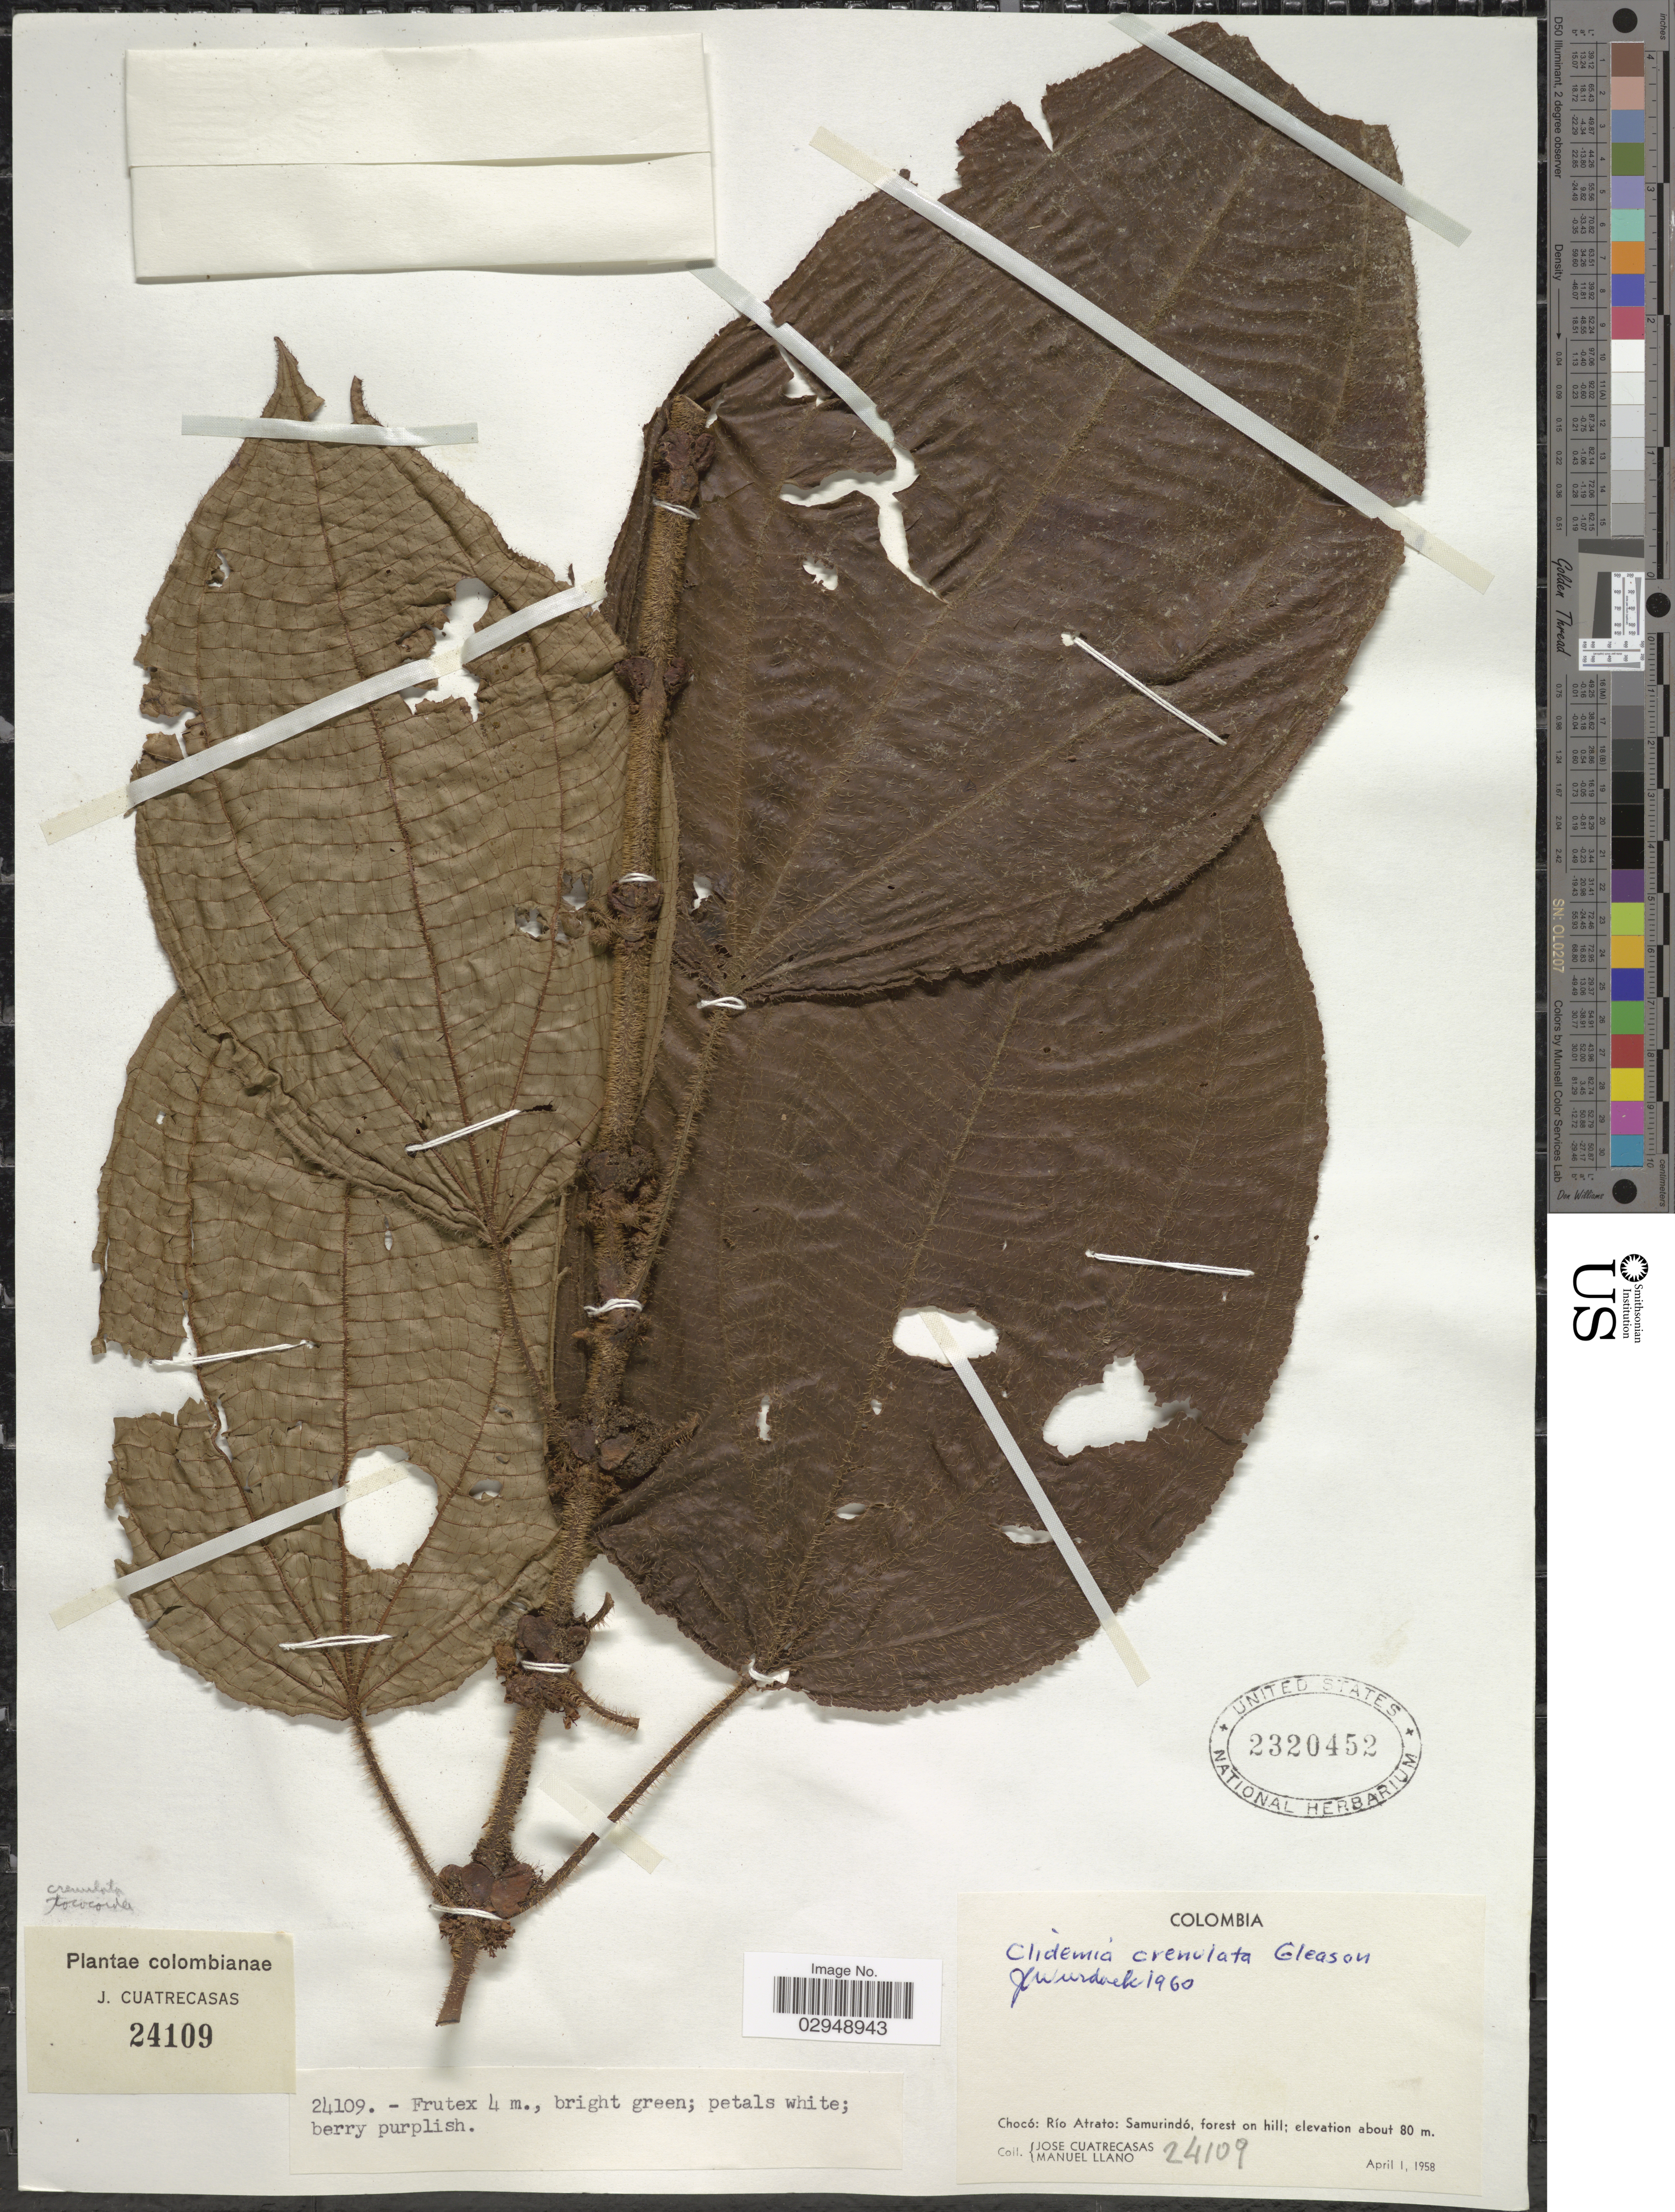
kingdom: Plantae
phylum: Tracheophyta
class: Magnoliopsida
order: Myrtales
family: Melastomataceae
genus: Clidemia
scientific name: Clidemia crenulata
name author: Gleason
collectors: J. Cuatrecasas & M. Llano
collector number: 24109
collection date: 1958-04-01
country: Colombia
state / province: Chocó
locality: Río Atrato: Samurindó, forest on hill.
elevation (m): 80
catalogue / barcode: US 2320452